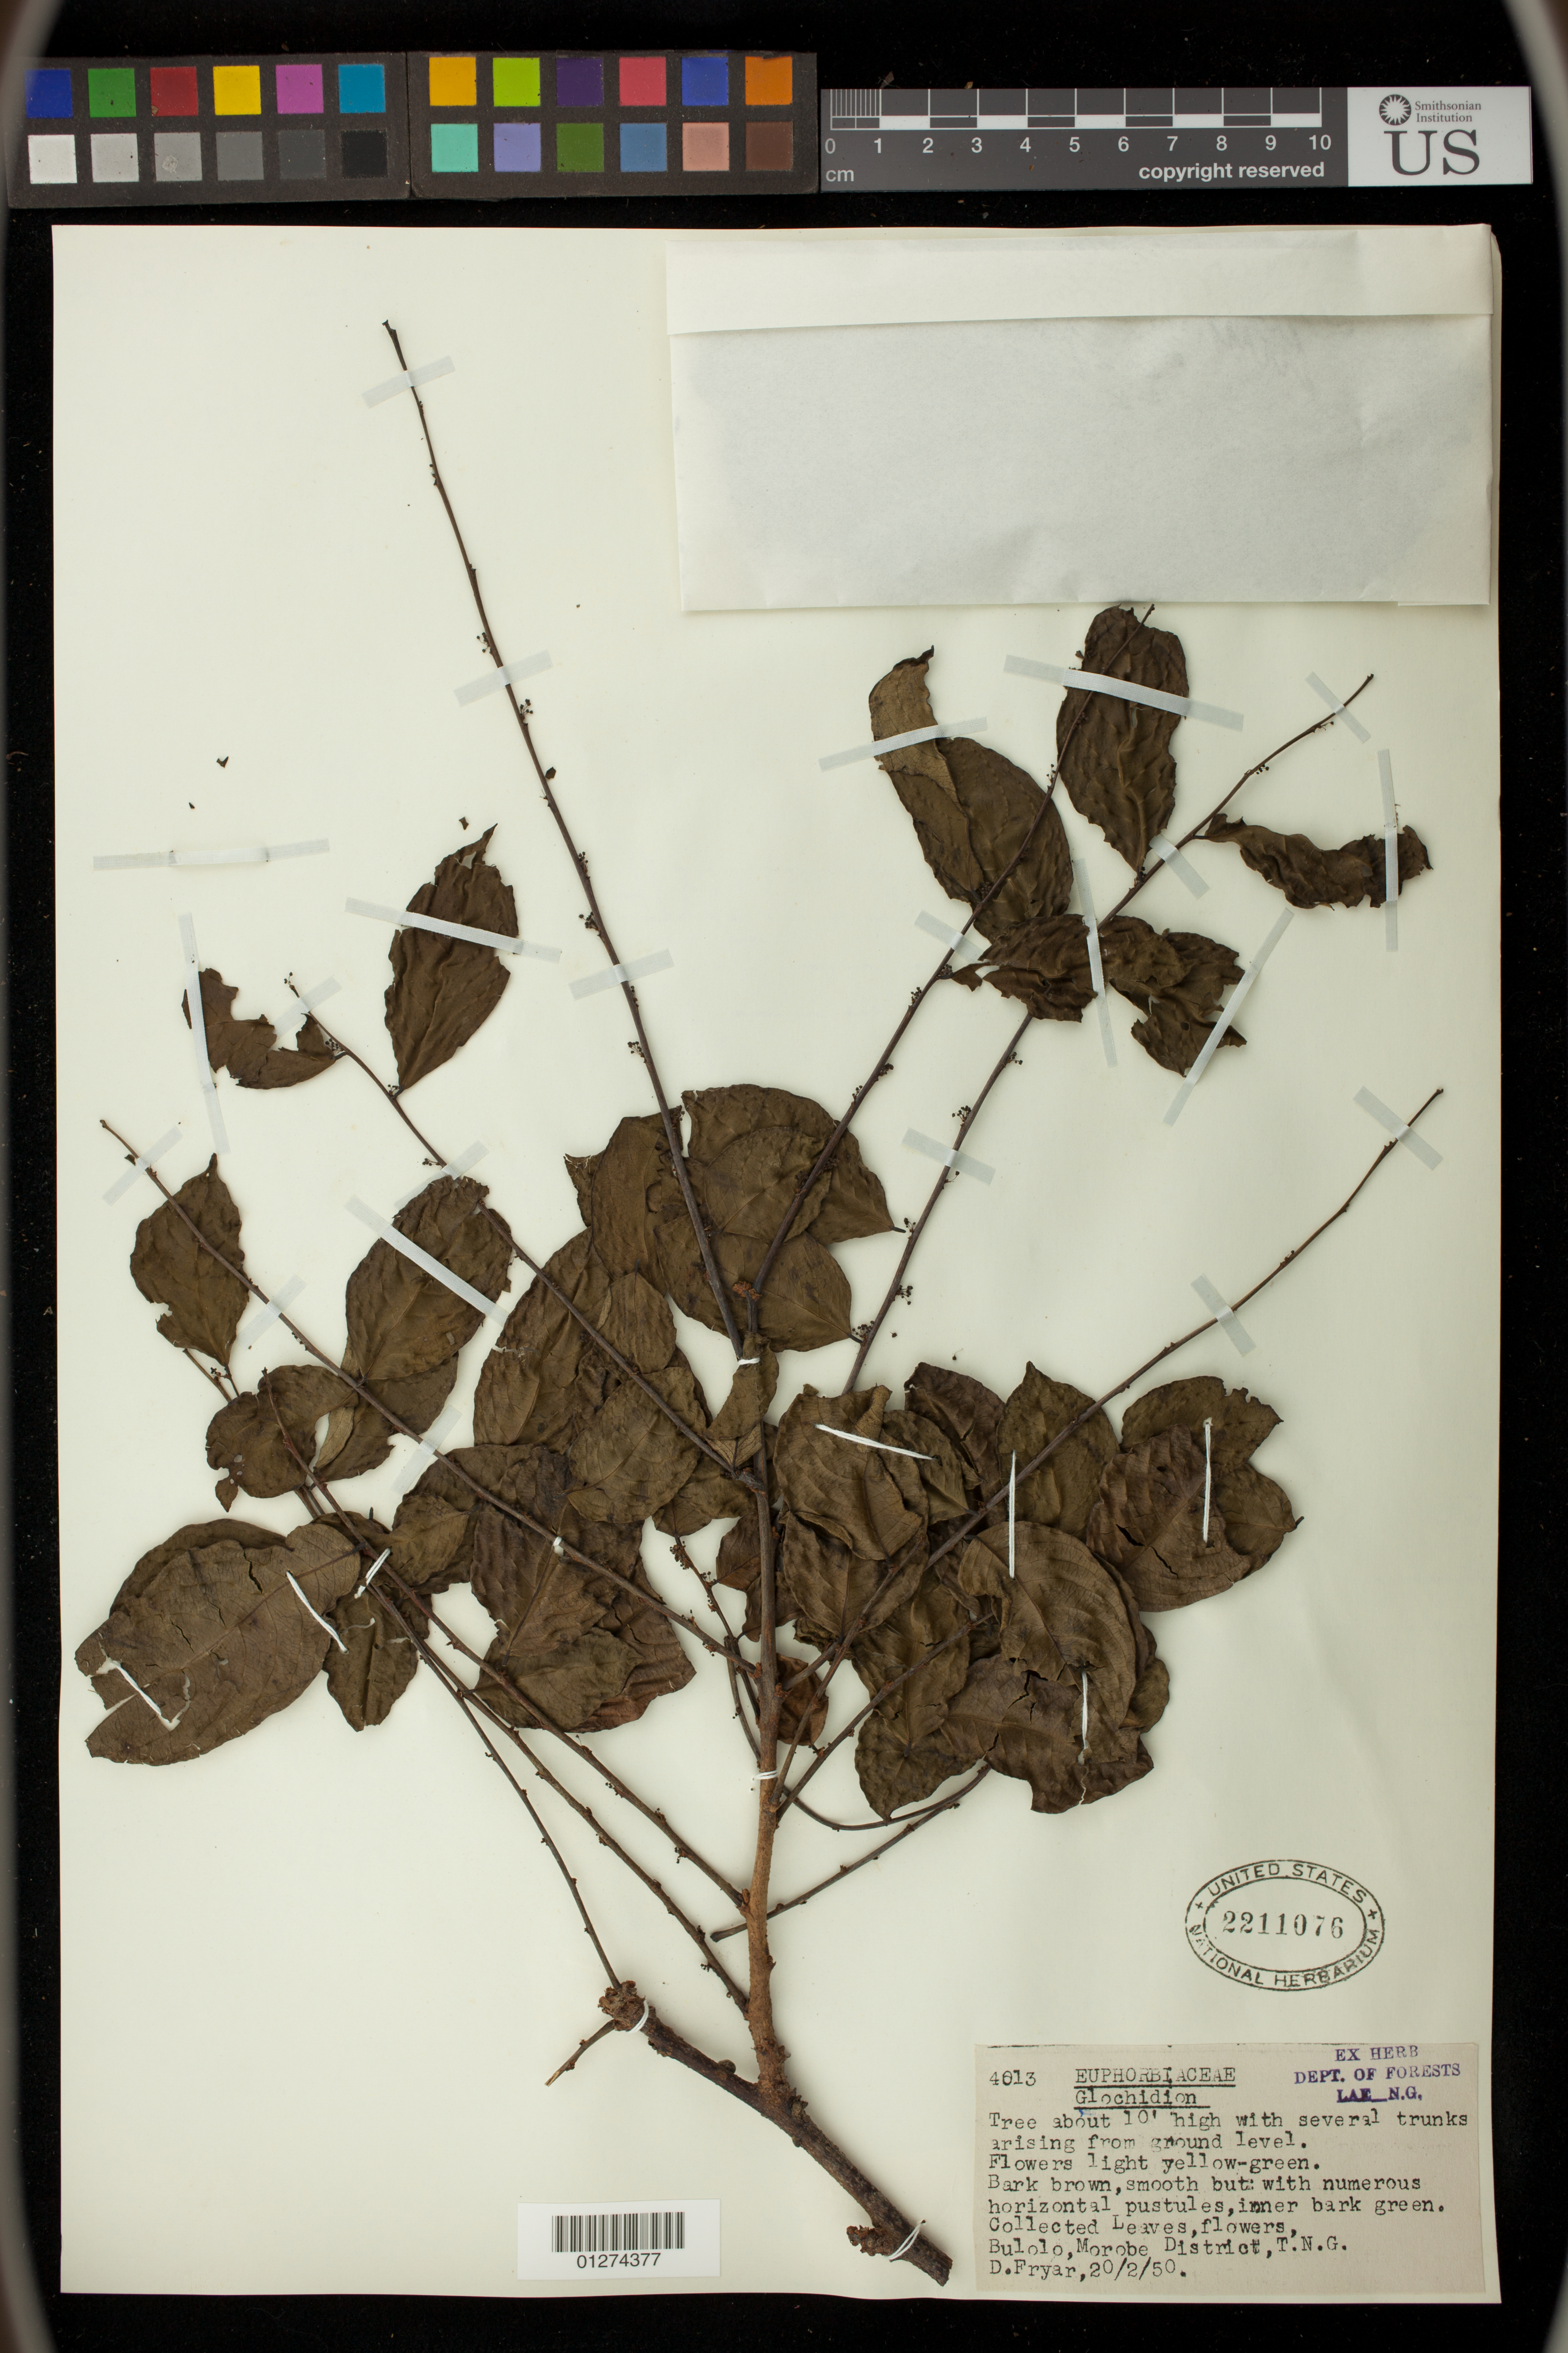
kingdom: Plantae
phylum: Tracheophyta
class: Magnoliopsida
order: Malpighiales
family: Phyllanthaceae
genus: Glochidion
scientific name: Glochidion sp.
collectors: D. Fryar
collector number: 4013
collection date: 1950-02-20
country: Papua New Guinea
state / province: Morobe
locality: Bulolo, T.N.G.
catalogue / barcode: US 2211076